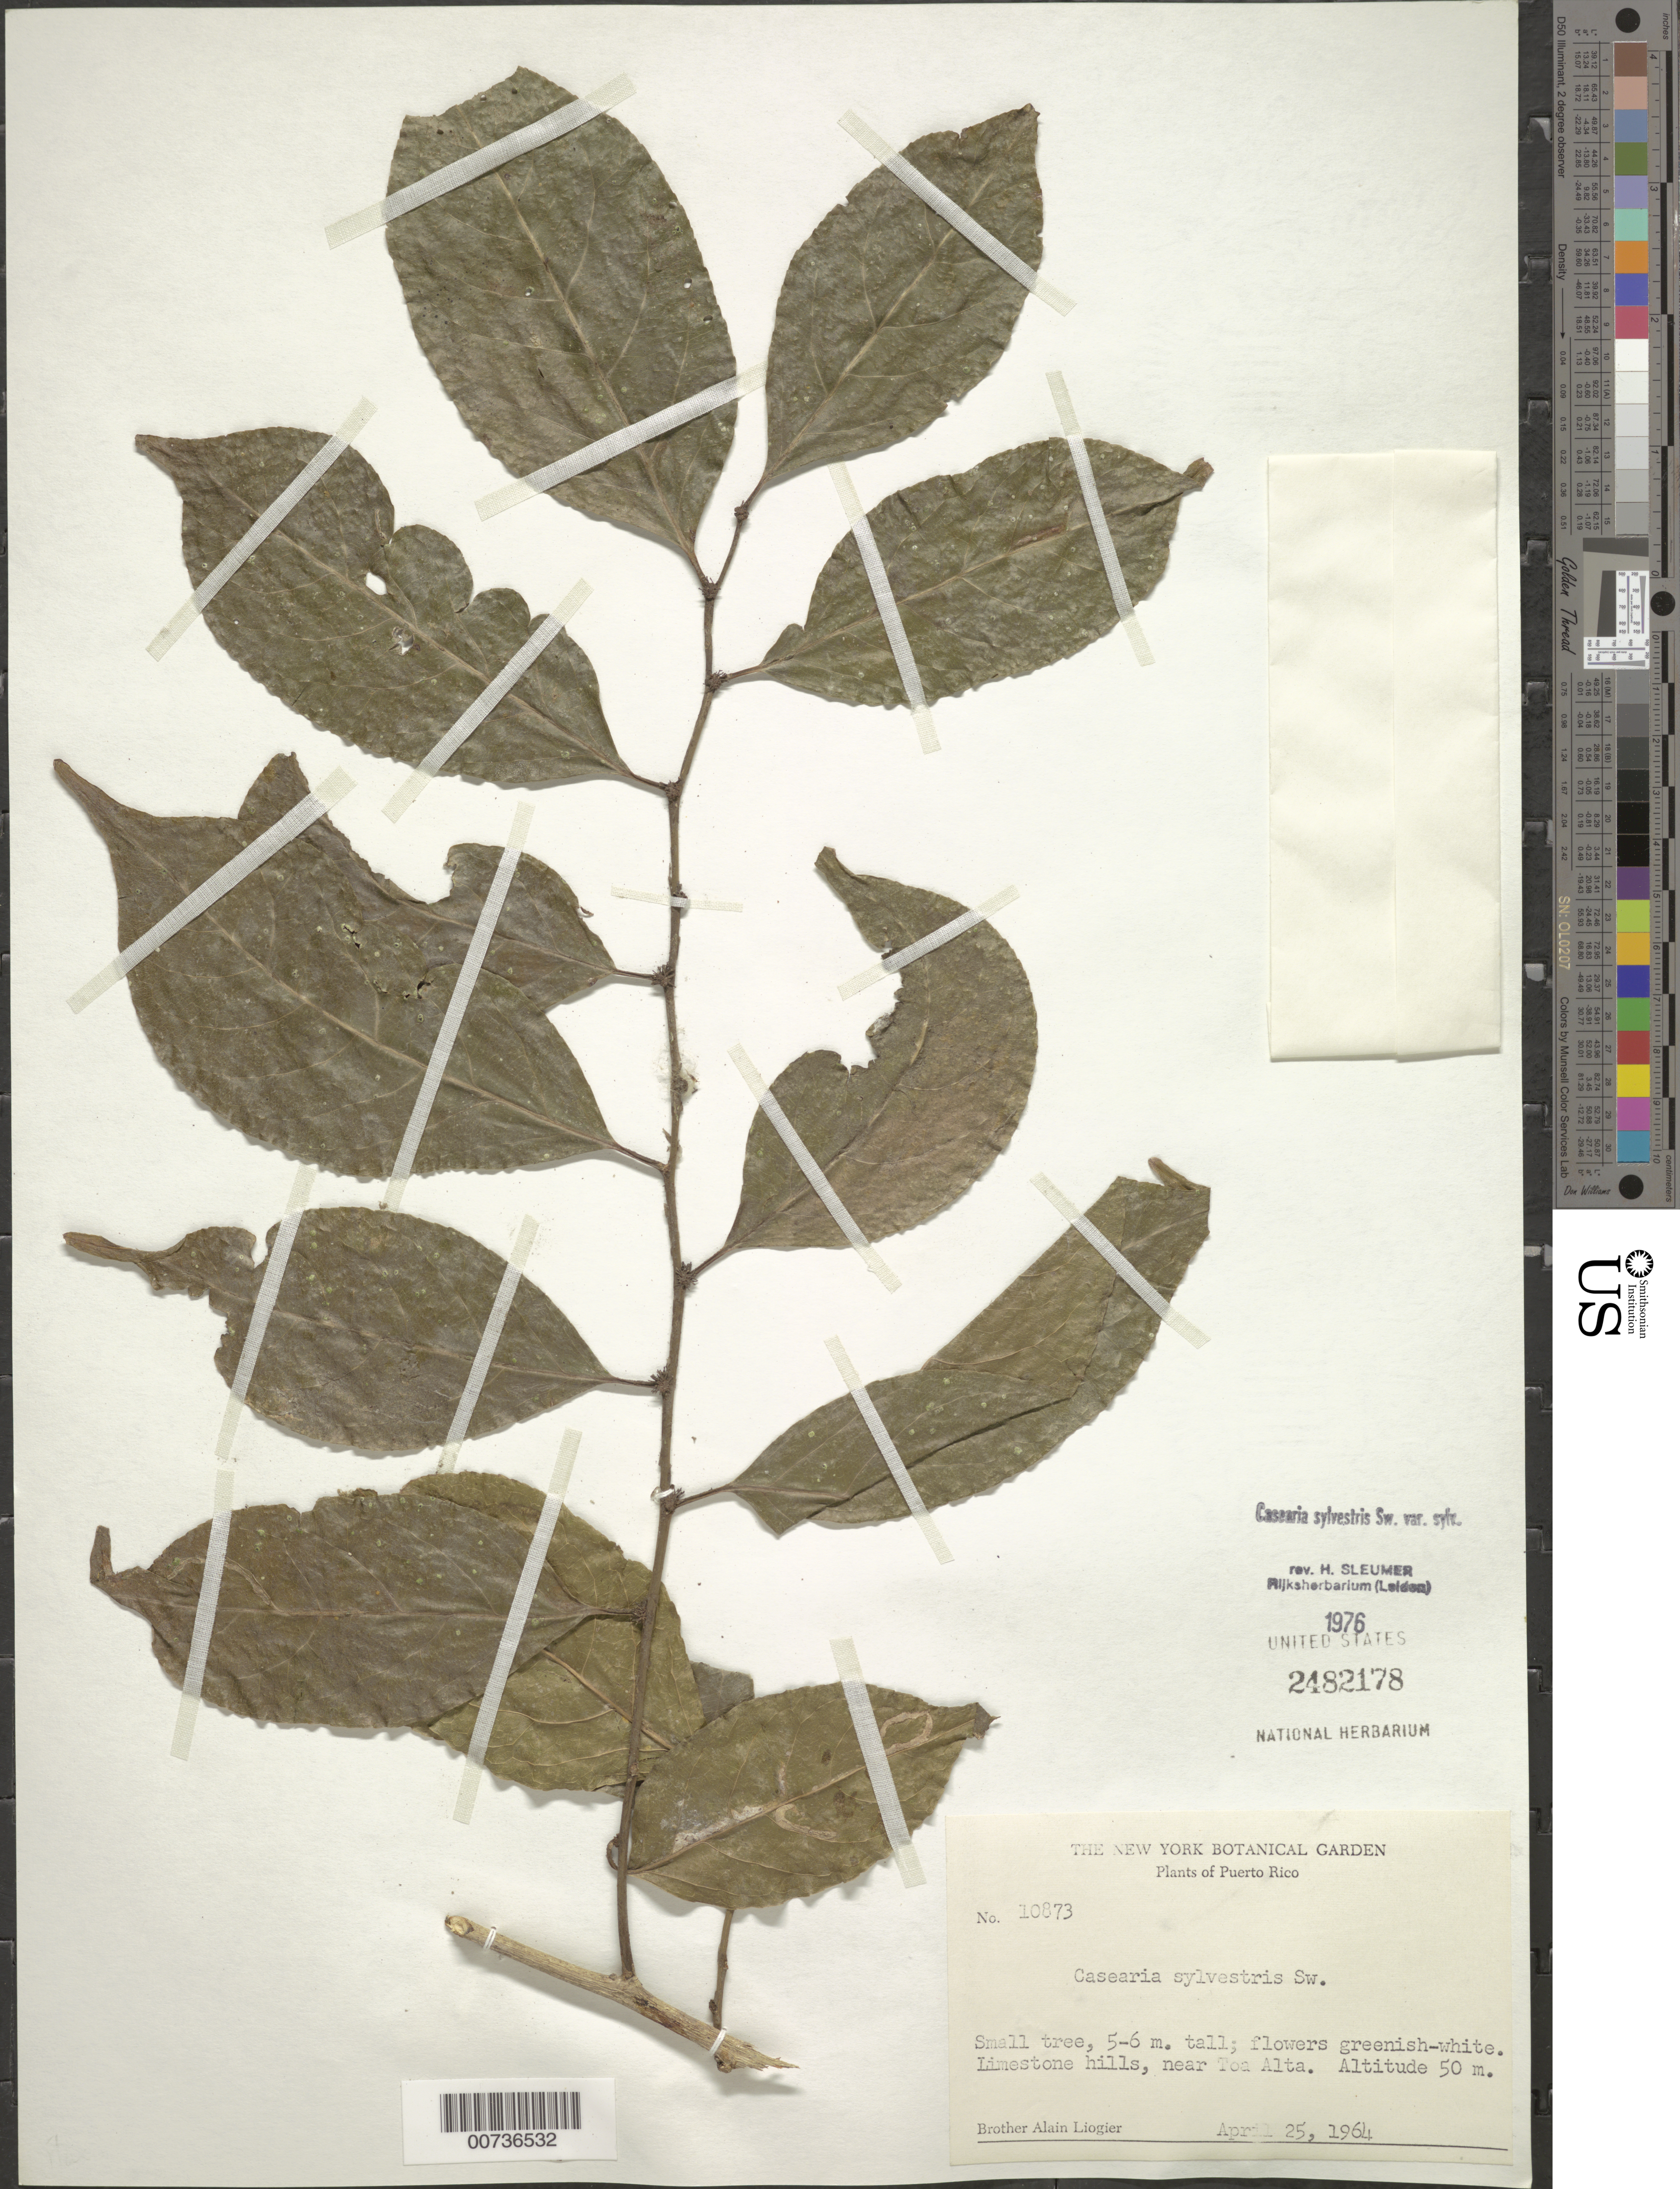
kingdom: Plantae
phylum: Tracheophyta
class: Magnoliopsida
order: Malpighiales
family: Salicaceae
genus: Casearia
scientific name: Casearia sylvestris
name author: Sw.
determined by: Sleumer, H. O.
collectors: A. H. Liogier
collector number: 10873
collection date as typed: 25 Apr 1964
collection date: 1964-04-25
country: Puerto Rico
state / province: Toa Alta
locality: Near Toa Alta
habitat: Limestone hills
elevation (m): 50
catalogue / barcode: US 2482178